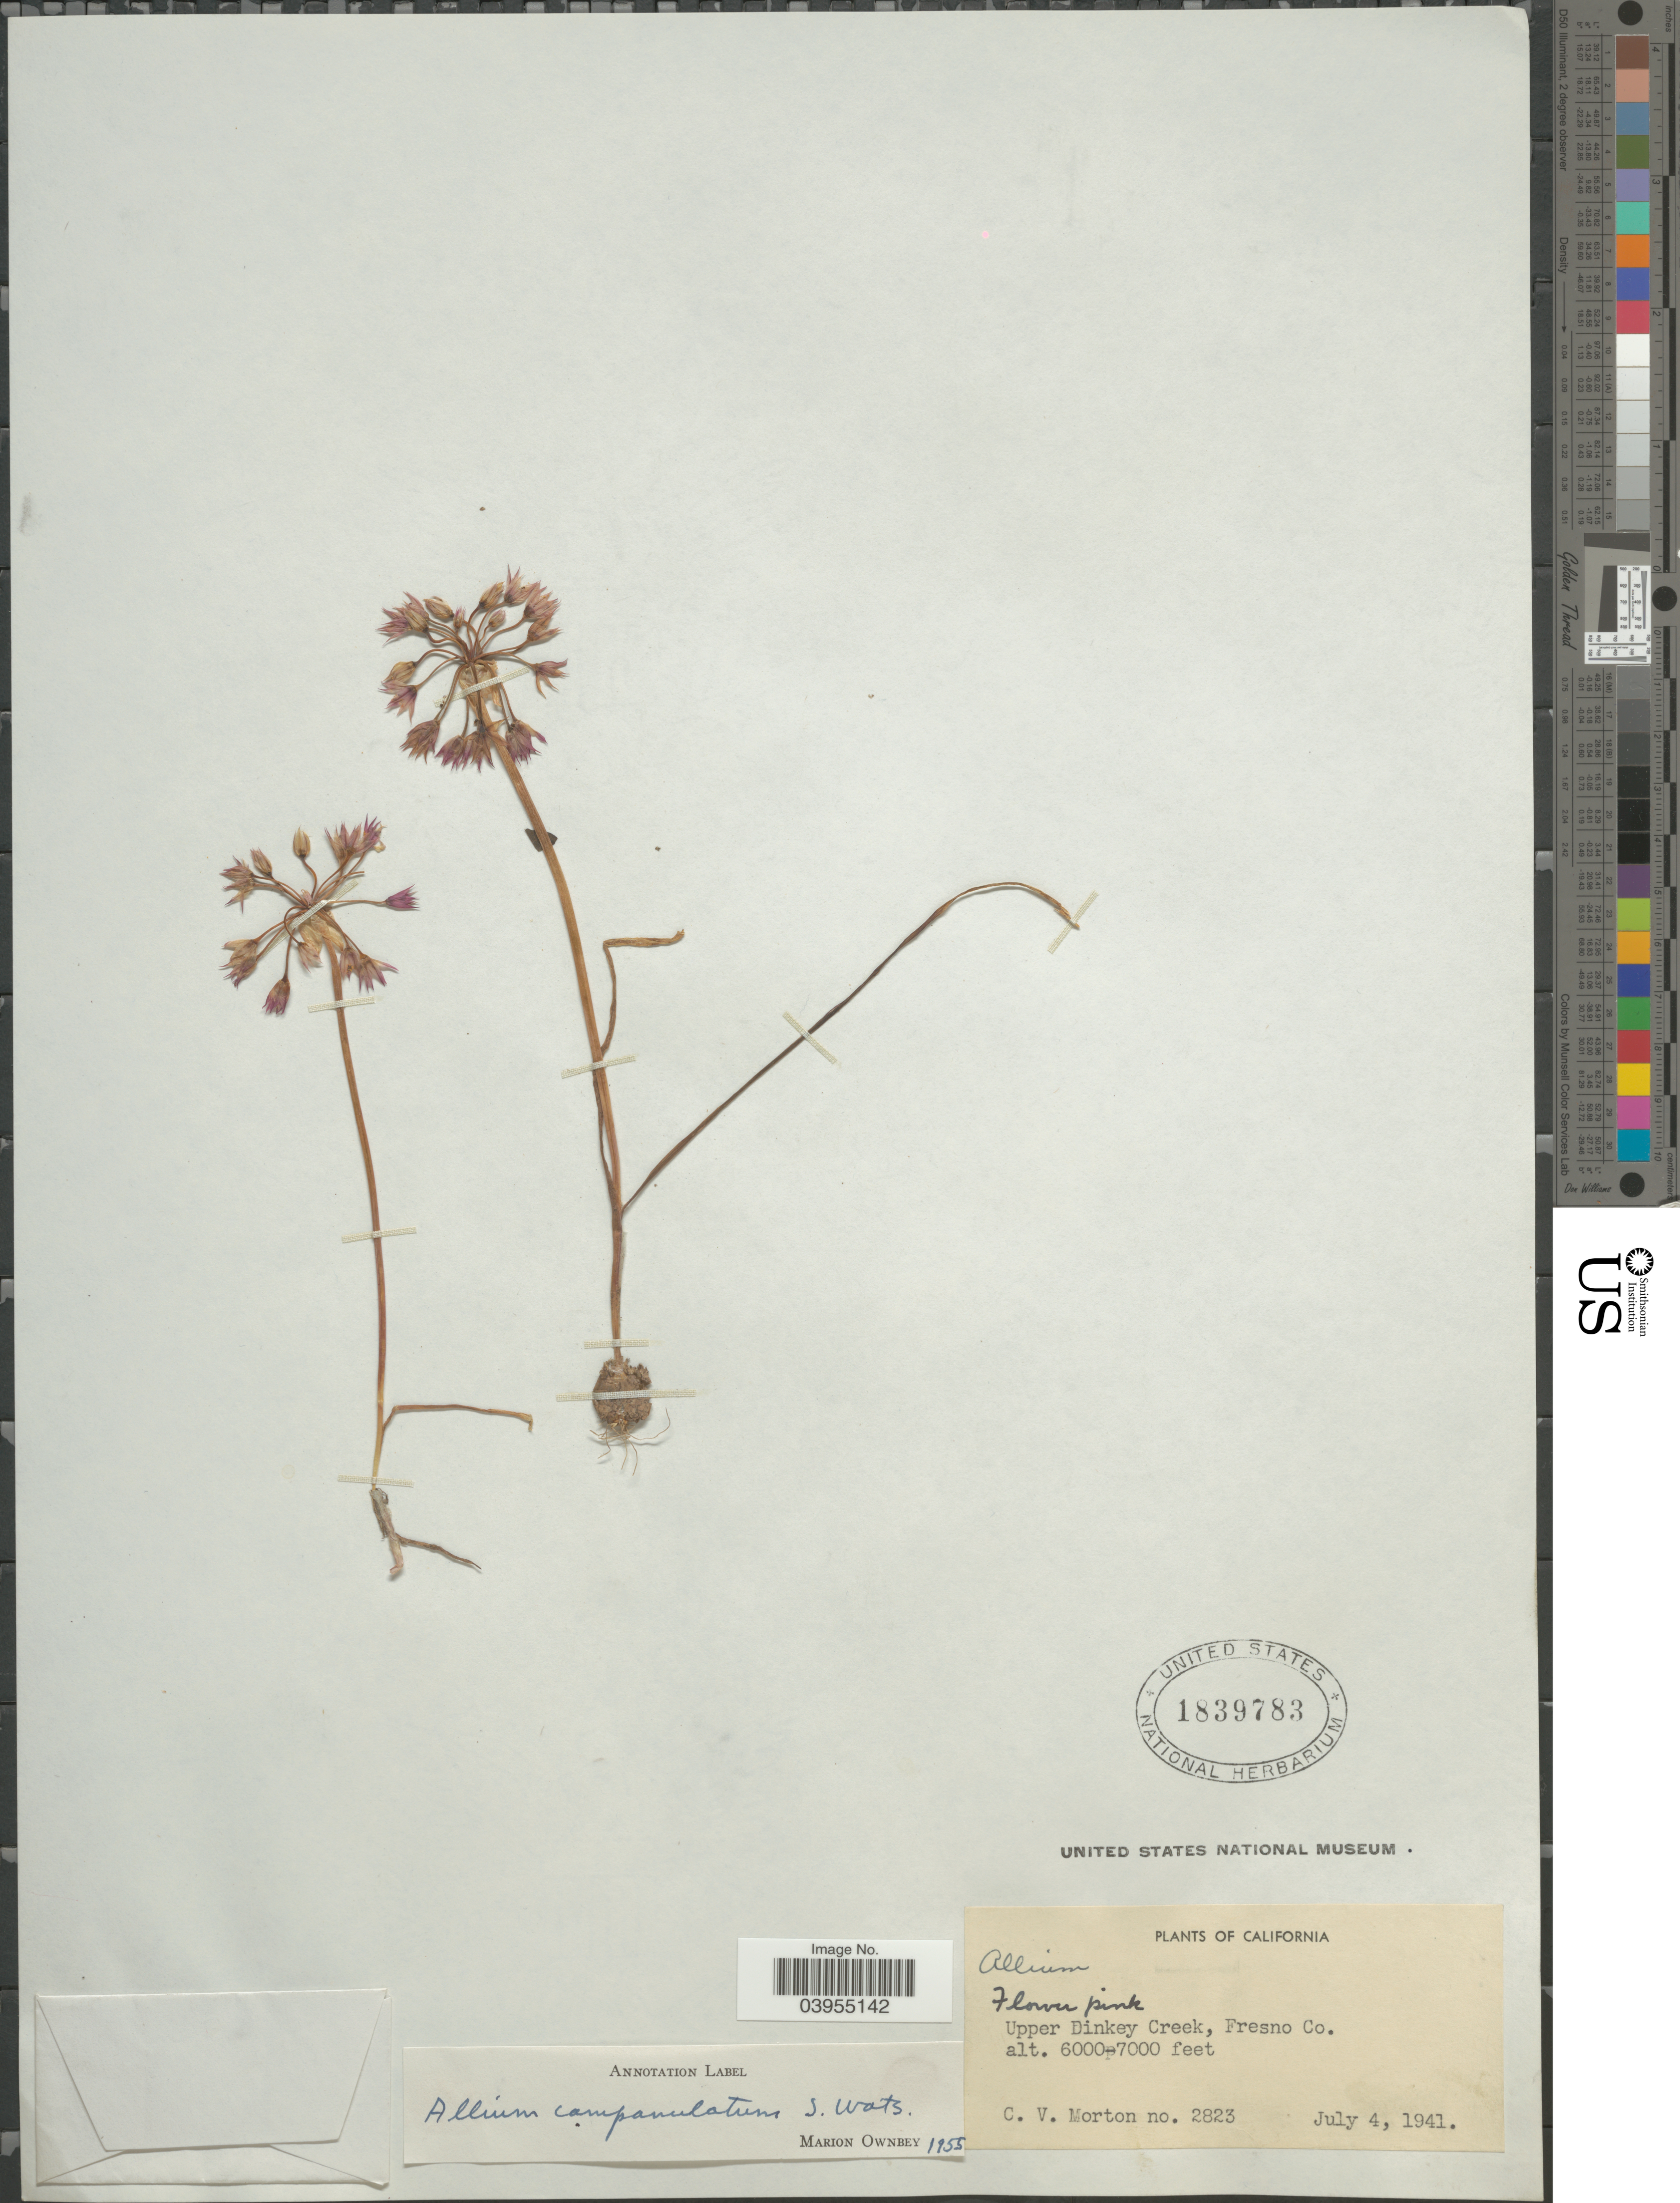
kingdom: Plantae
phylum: Tracheophyta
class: Liliopsida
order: Asparagales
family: Amaryllidaceae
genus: Allium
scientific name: Allium campanulatum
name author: S. Watson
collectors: C. V. Morton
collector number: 2823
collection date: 1941-07-04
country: United States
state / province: California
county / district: Fresno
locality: Upper Dinkey Creek, Fresno Co.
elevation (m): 1829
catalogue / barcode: US 1839783